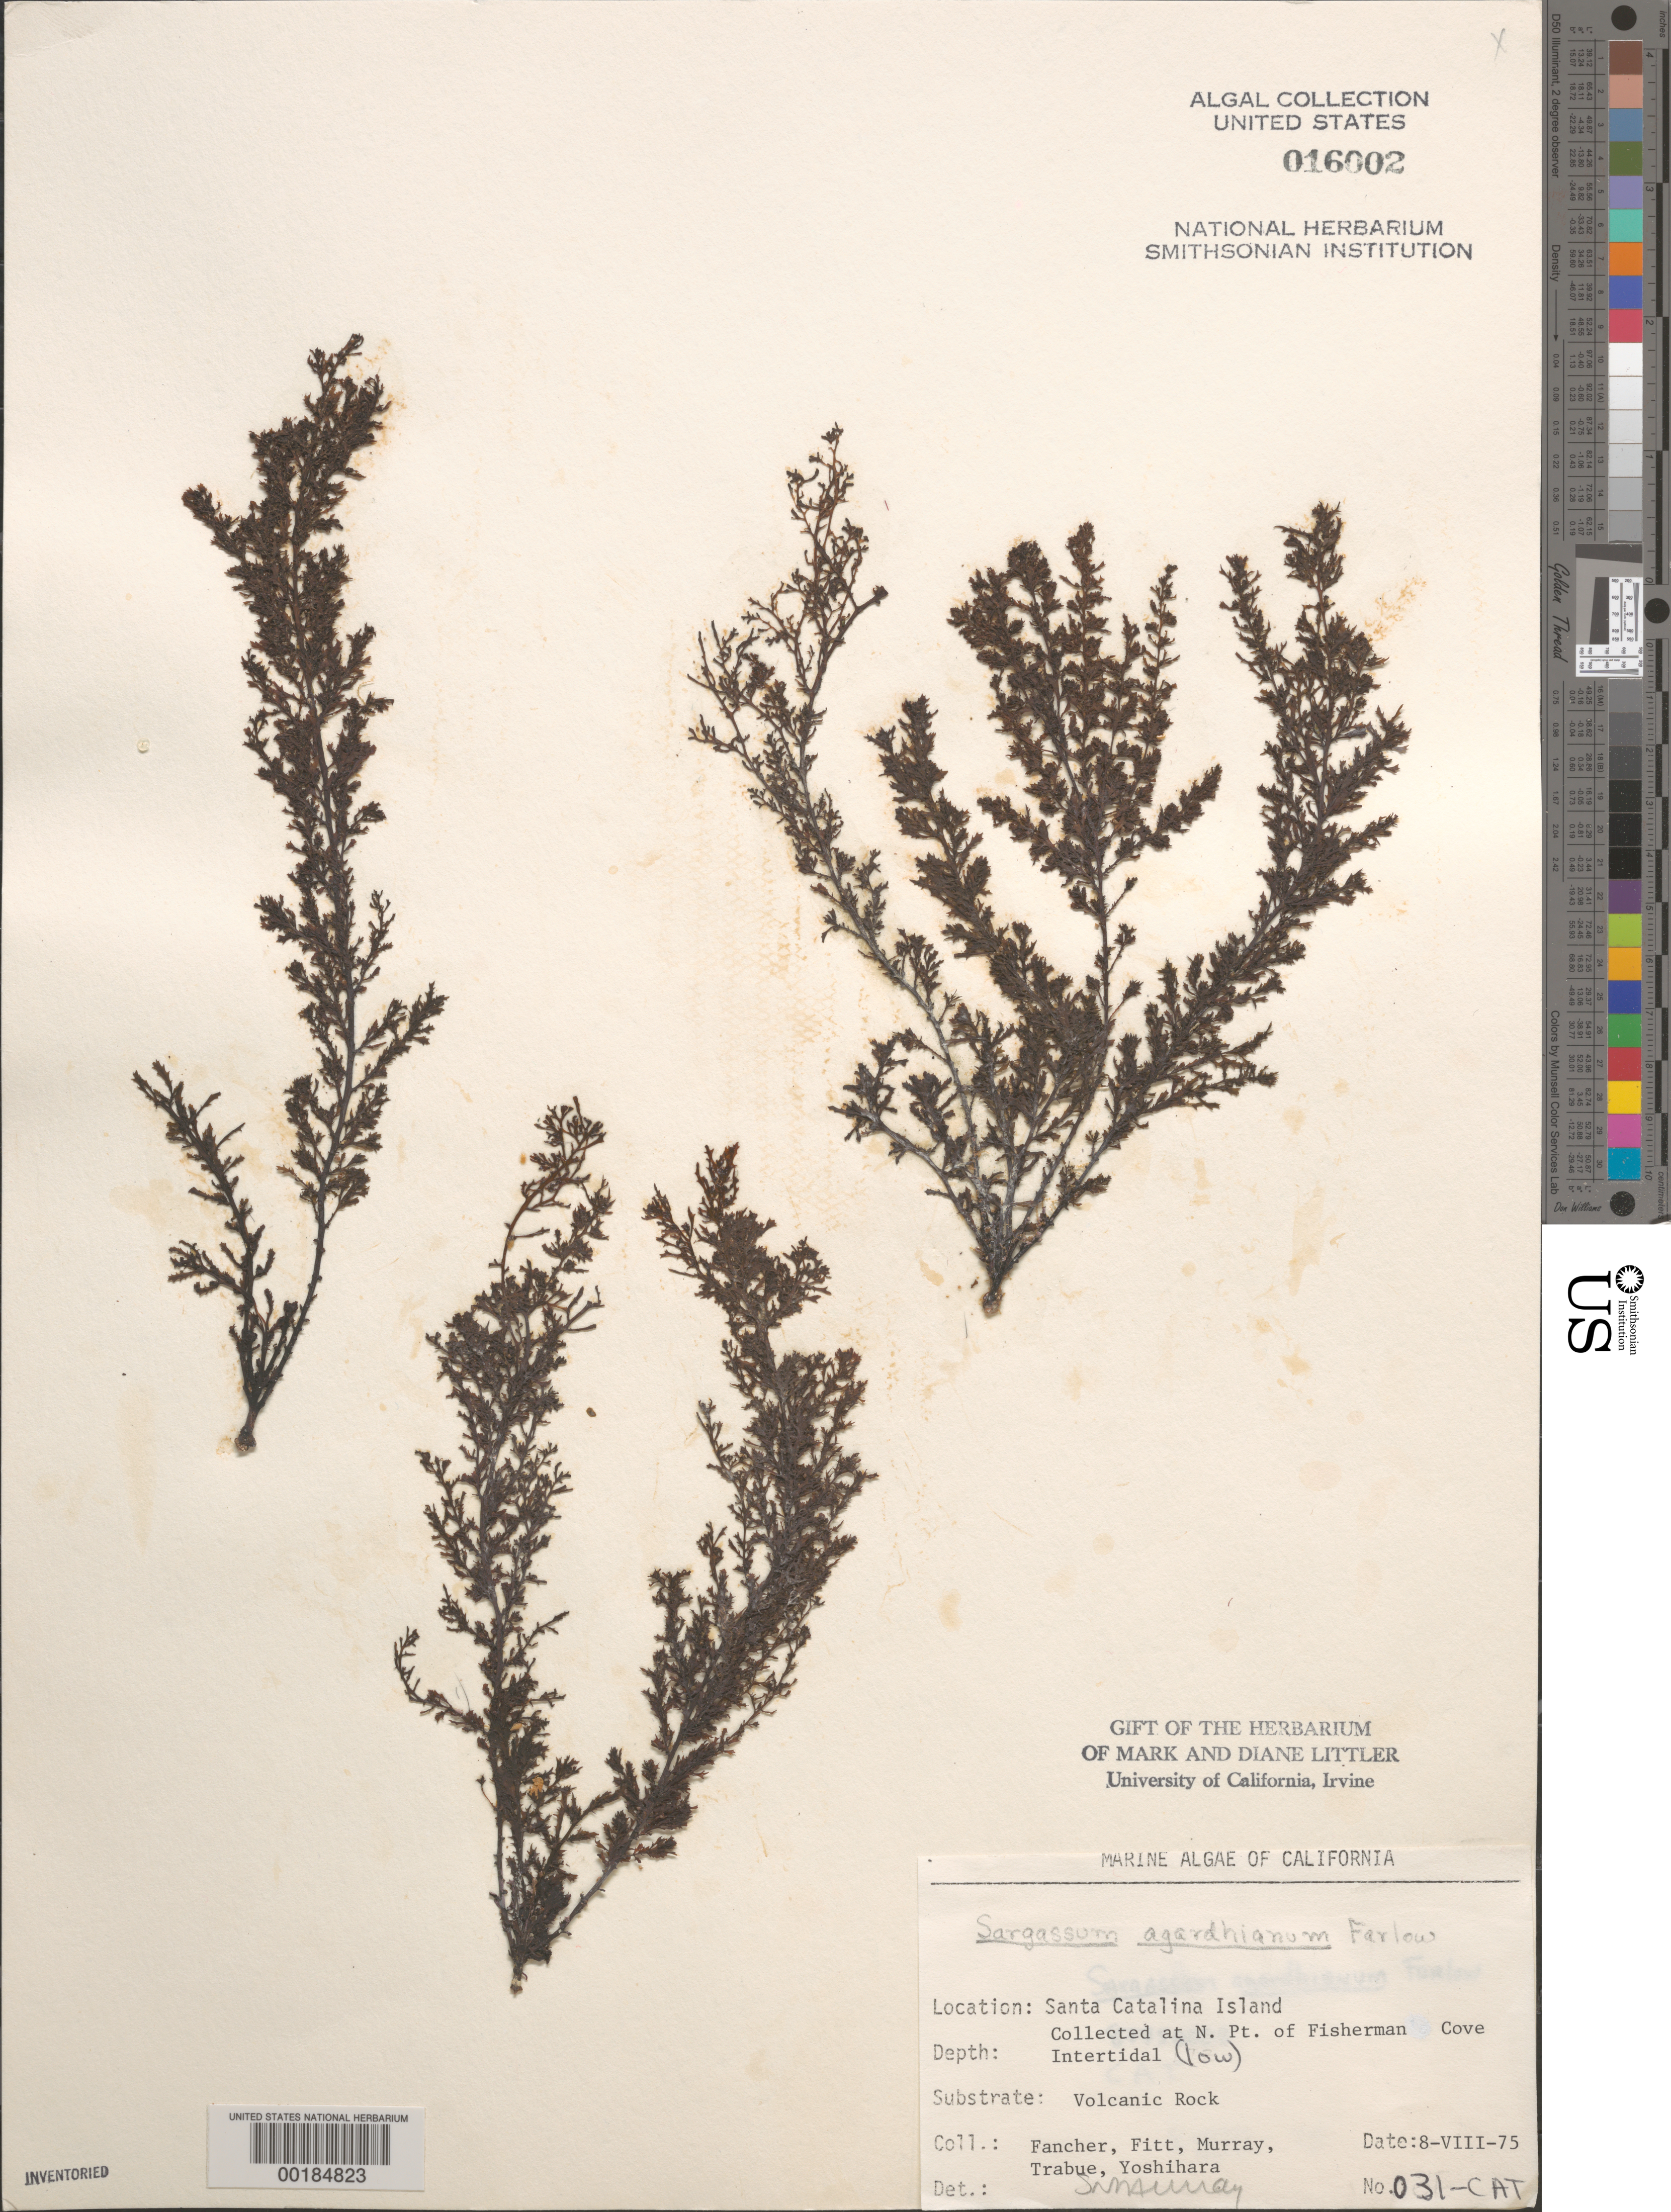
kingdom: Chromista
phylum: Ochrophyta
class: Phaeophyceae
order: Fucales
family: Sargassaceae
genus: Sargassum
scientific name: Sargassum agardhianum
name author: Farl. in J. Agardh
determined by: Murray, S. N.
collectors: J. Fancher, W. Fitt, S. N. Murray, P. J. Trabue & K. Yoshihara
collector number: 031-CAT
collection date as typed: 08 Aug 1975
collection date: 1975-08-08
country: United States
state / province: California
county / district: Los Angeles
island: Santa Catalina Island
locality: Fishermen Cove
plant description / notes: BLM-SOCALBIGHT Rocky Intertidal Survey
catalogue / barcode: US 16002